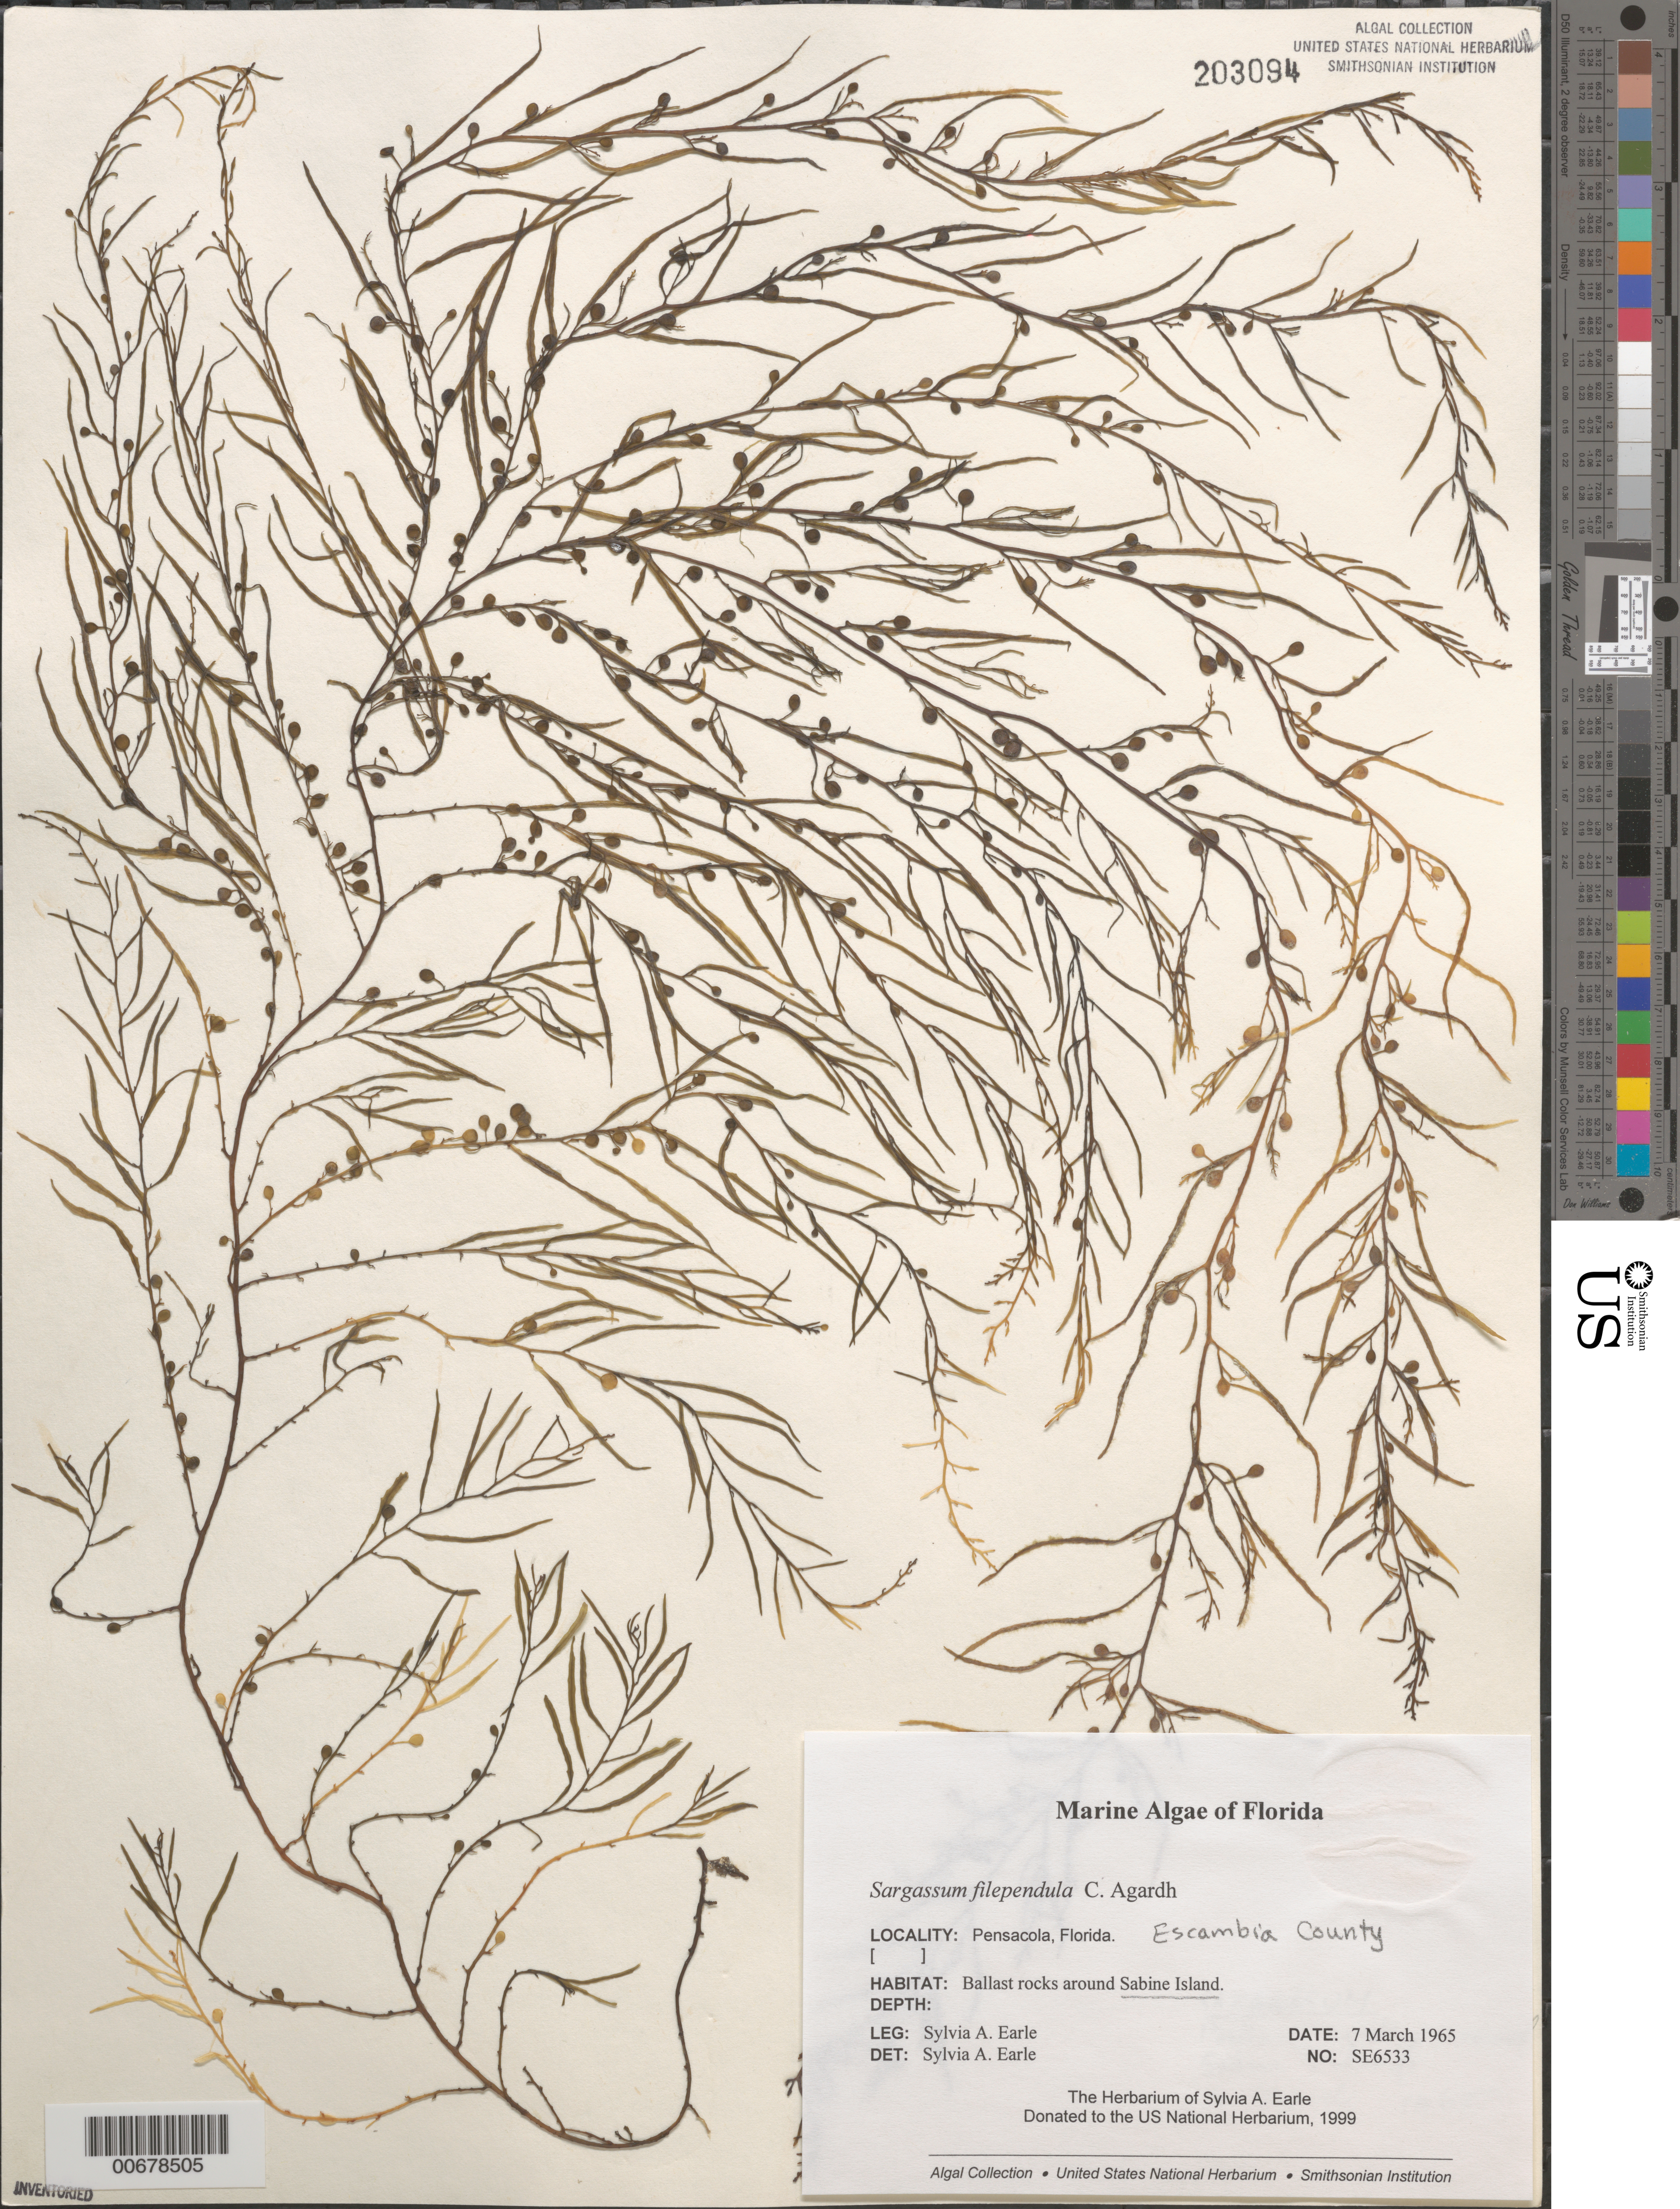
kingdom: Chromista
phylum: Ochrophyta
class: Phaeophyceae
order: Fucales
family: Sargassaceae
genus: Sargassum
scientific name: Sargassum filipendula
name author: C. Agardh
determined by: Earle, S. A.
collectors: S. A. Earle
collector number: SE 6533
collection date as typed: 07 Mar 1965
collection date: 1965-03-07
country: United States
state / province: Florida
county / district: Escambia County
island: Sabine Island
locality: Pensacola, ballast rocks around Sabine Island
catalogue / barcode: US 203094